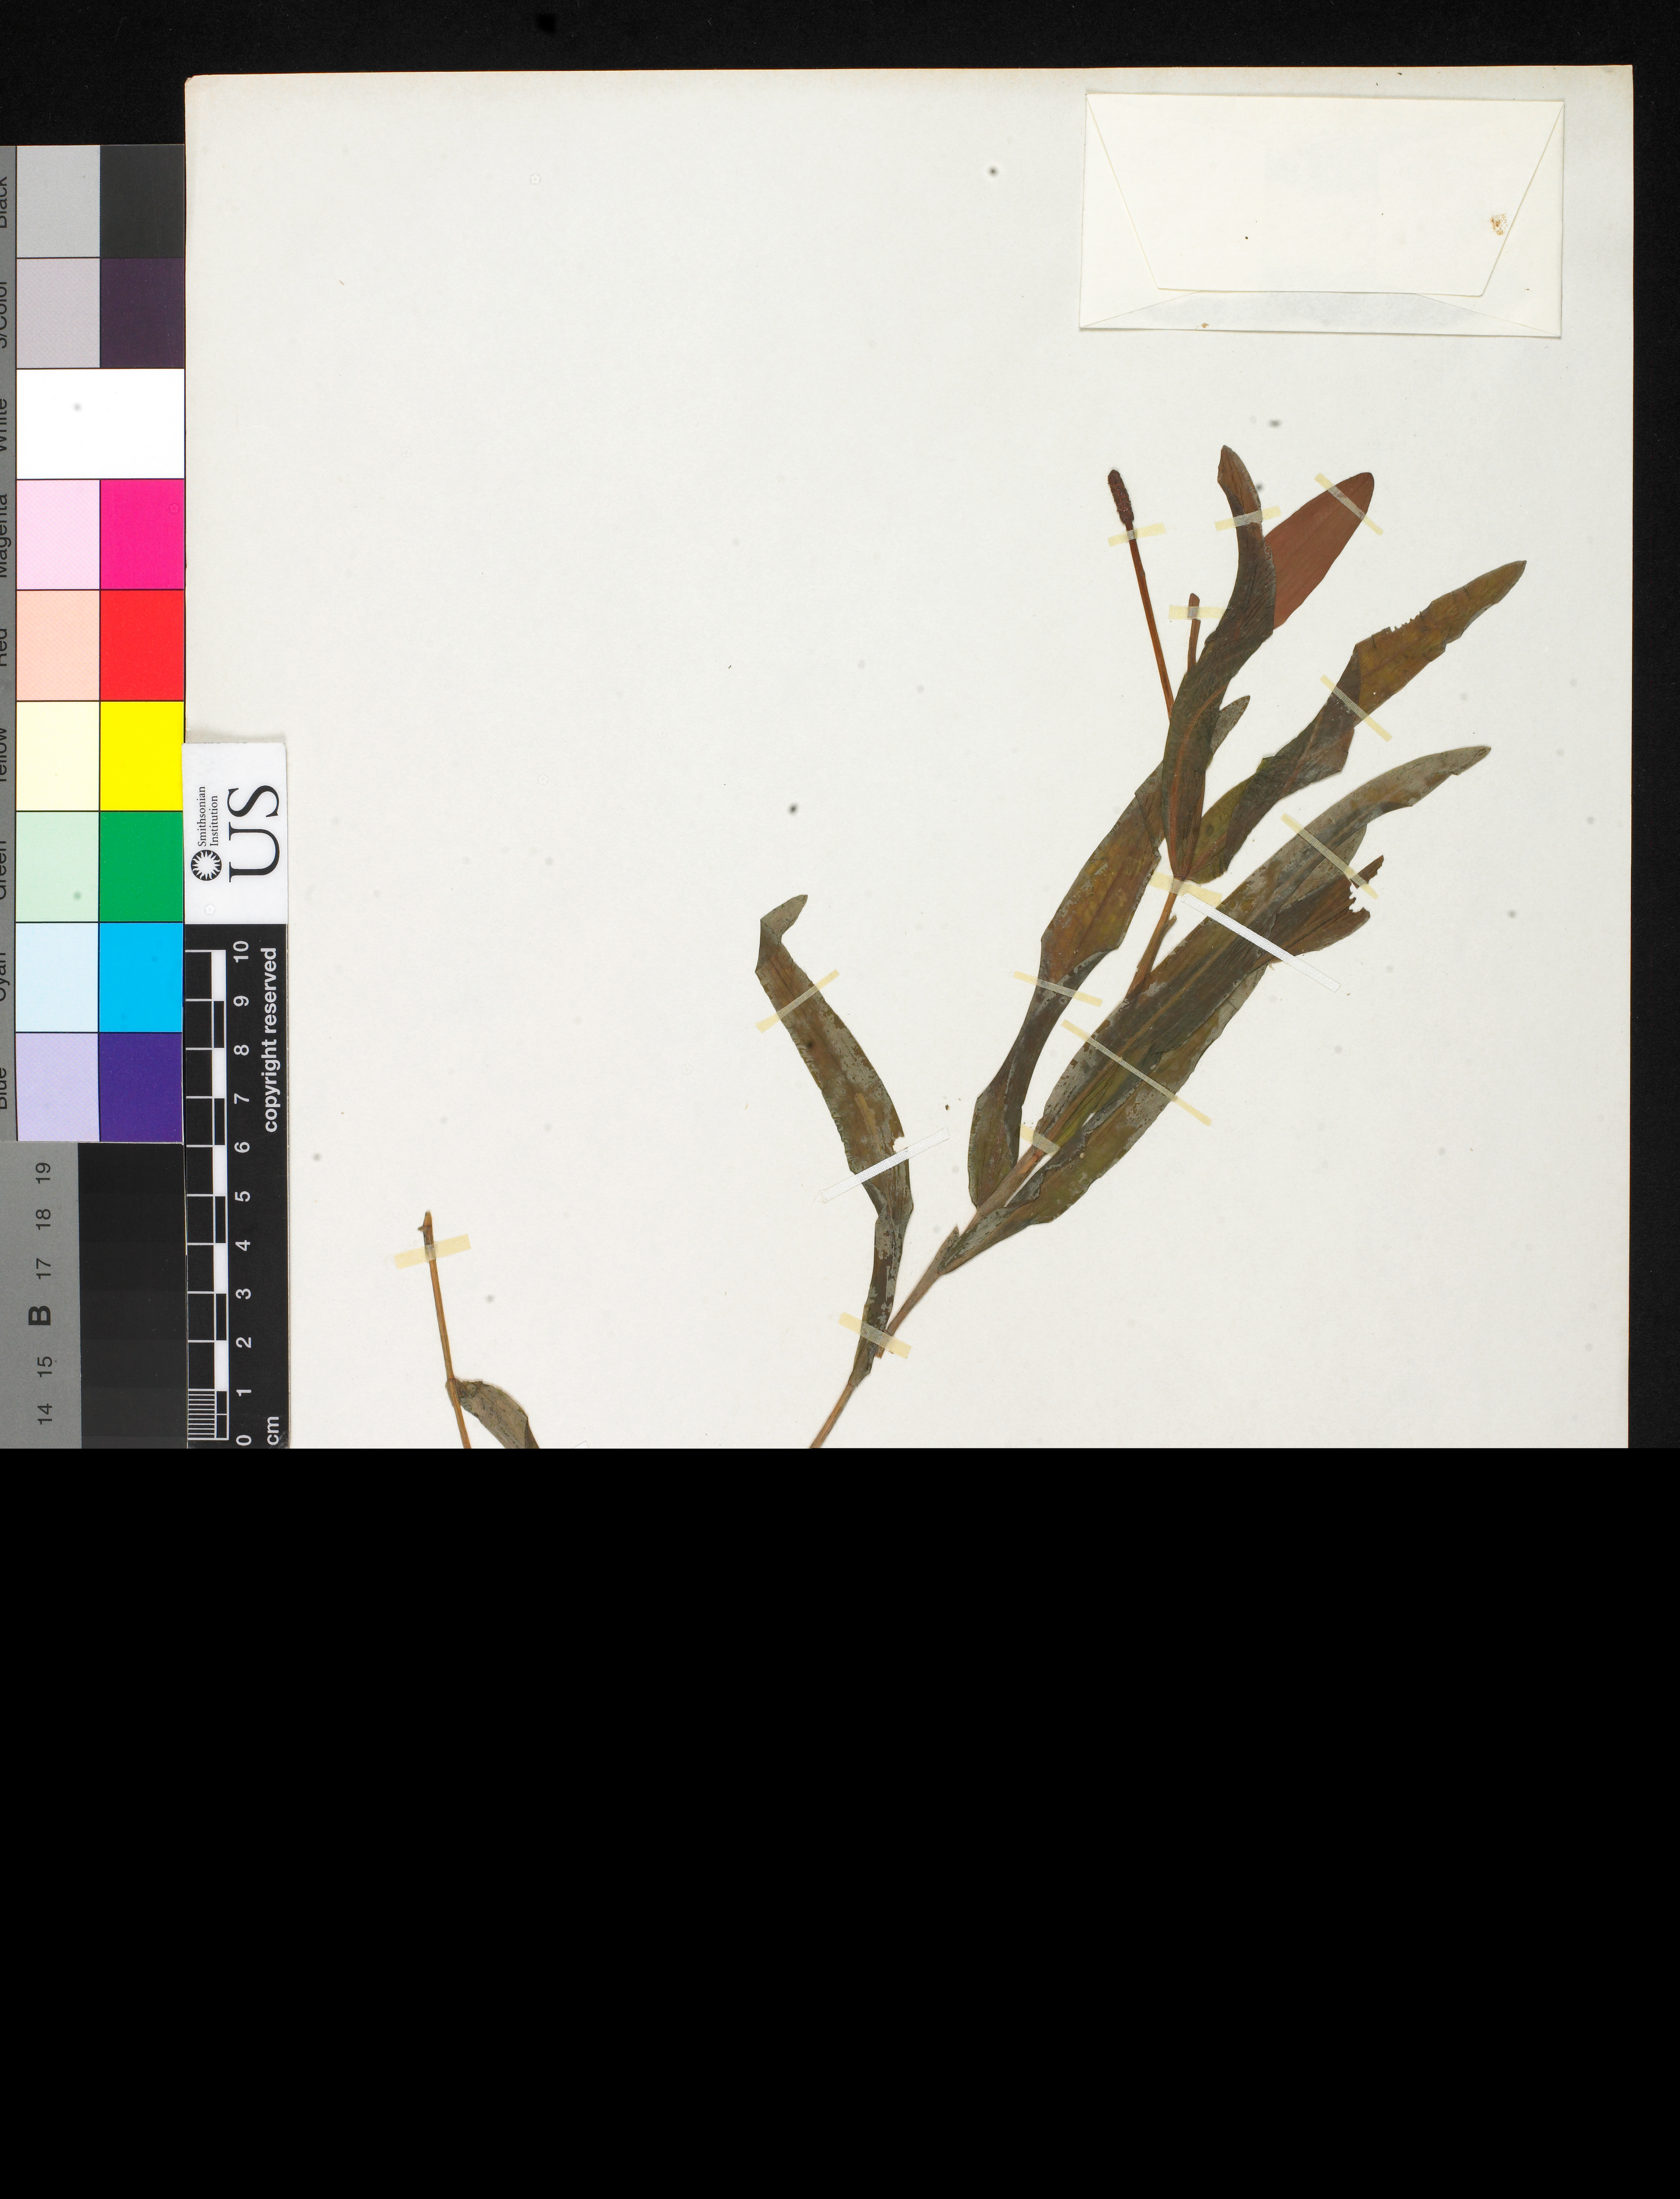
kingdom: Plantae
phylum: Tracheophyta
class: Liliopsida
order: Alismatales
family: Potamogetonaceae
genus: Potamogeton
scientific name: Potamogeton alpinus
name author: Balb.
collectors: N. Hotchkiss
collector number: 75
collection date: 1922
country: United States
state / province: New York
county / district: Lewis County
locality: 1/2 mi. SE of Parkers, Tug Hill Plateau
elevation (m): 579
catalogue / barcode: US 1224368